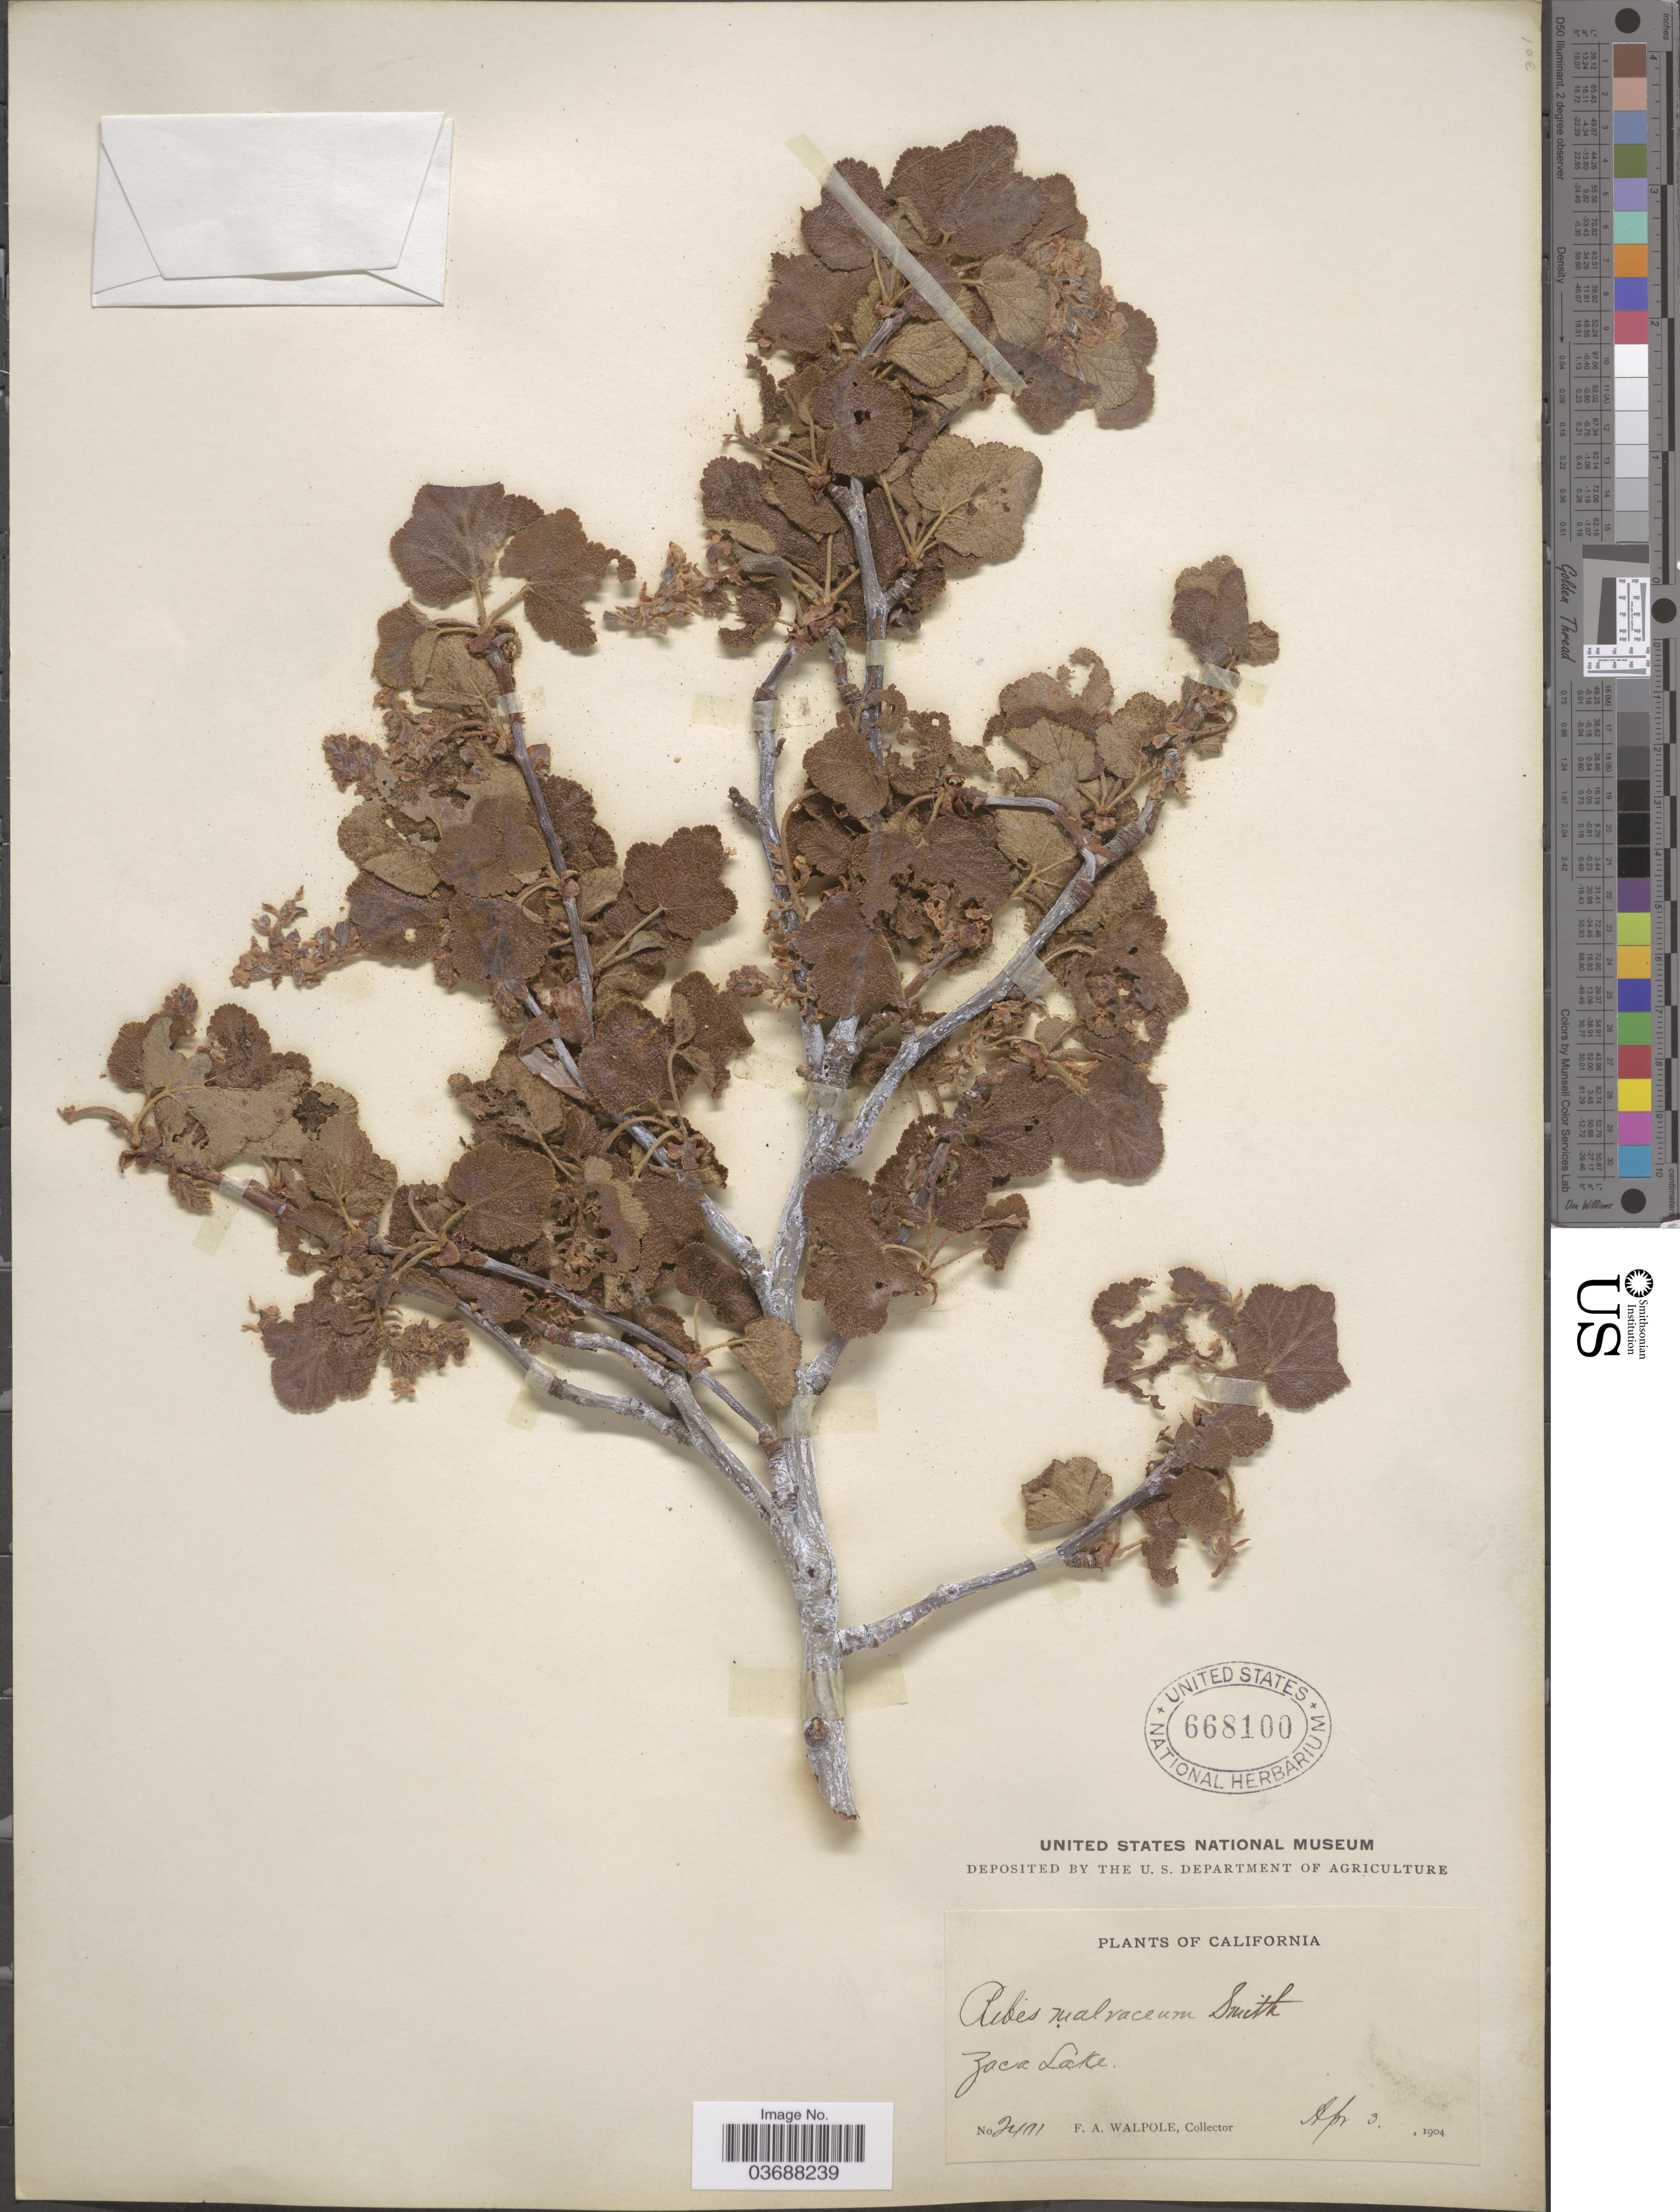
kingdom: Plantae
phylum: Tracheophyta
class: Magnoliopsida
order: Saxifragales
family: Grossulariaceae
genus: Ribes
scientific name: Ribes malvaceum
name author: Sm.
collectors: F. Walpole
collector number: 2401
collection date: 1904-04-03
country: United States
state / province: California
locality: Zaca Lake.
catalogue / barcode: US 668100